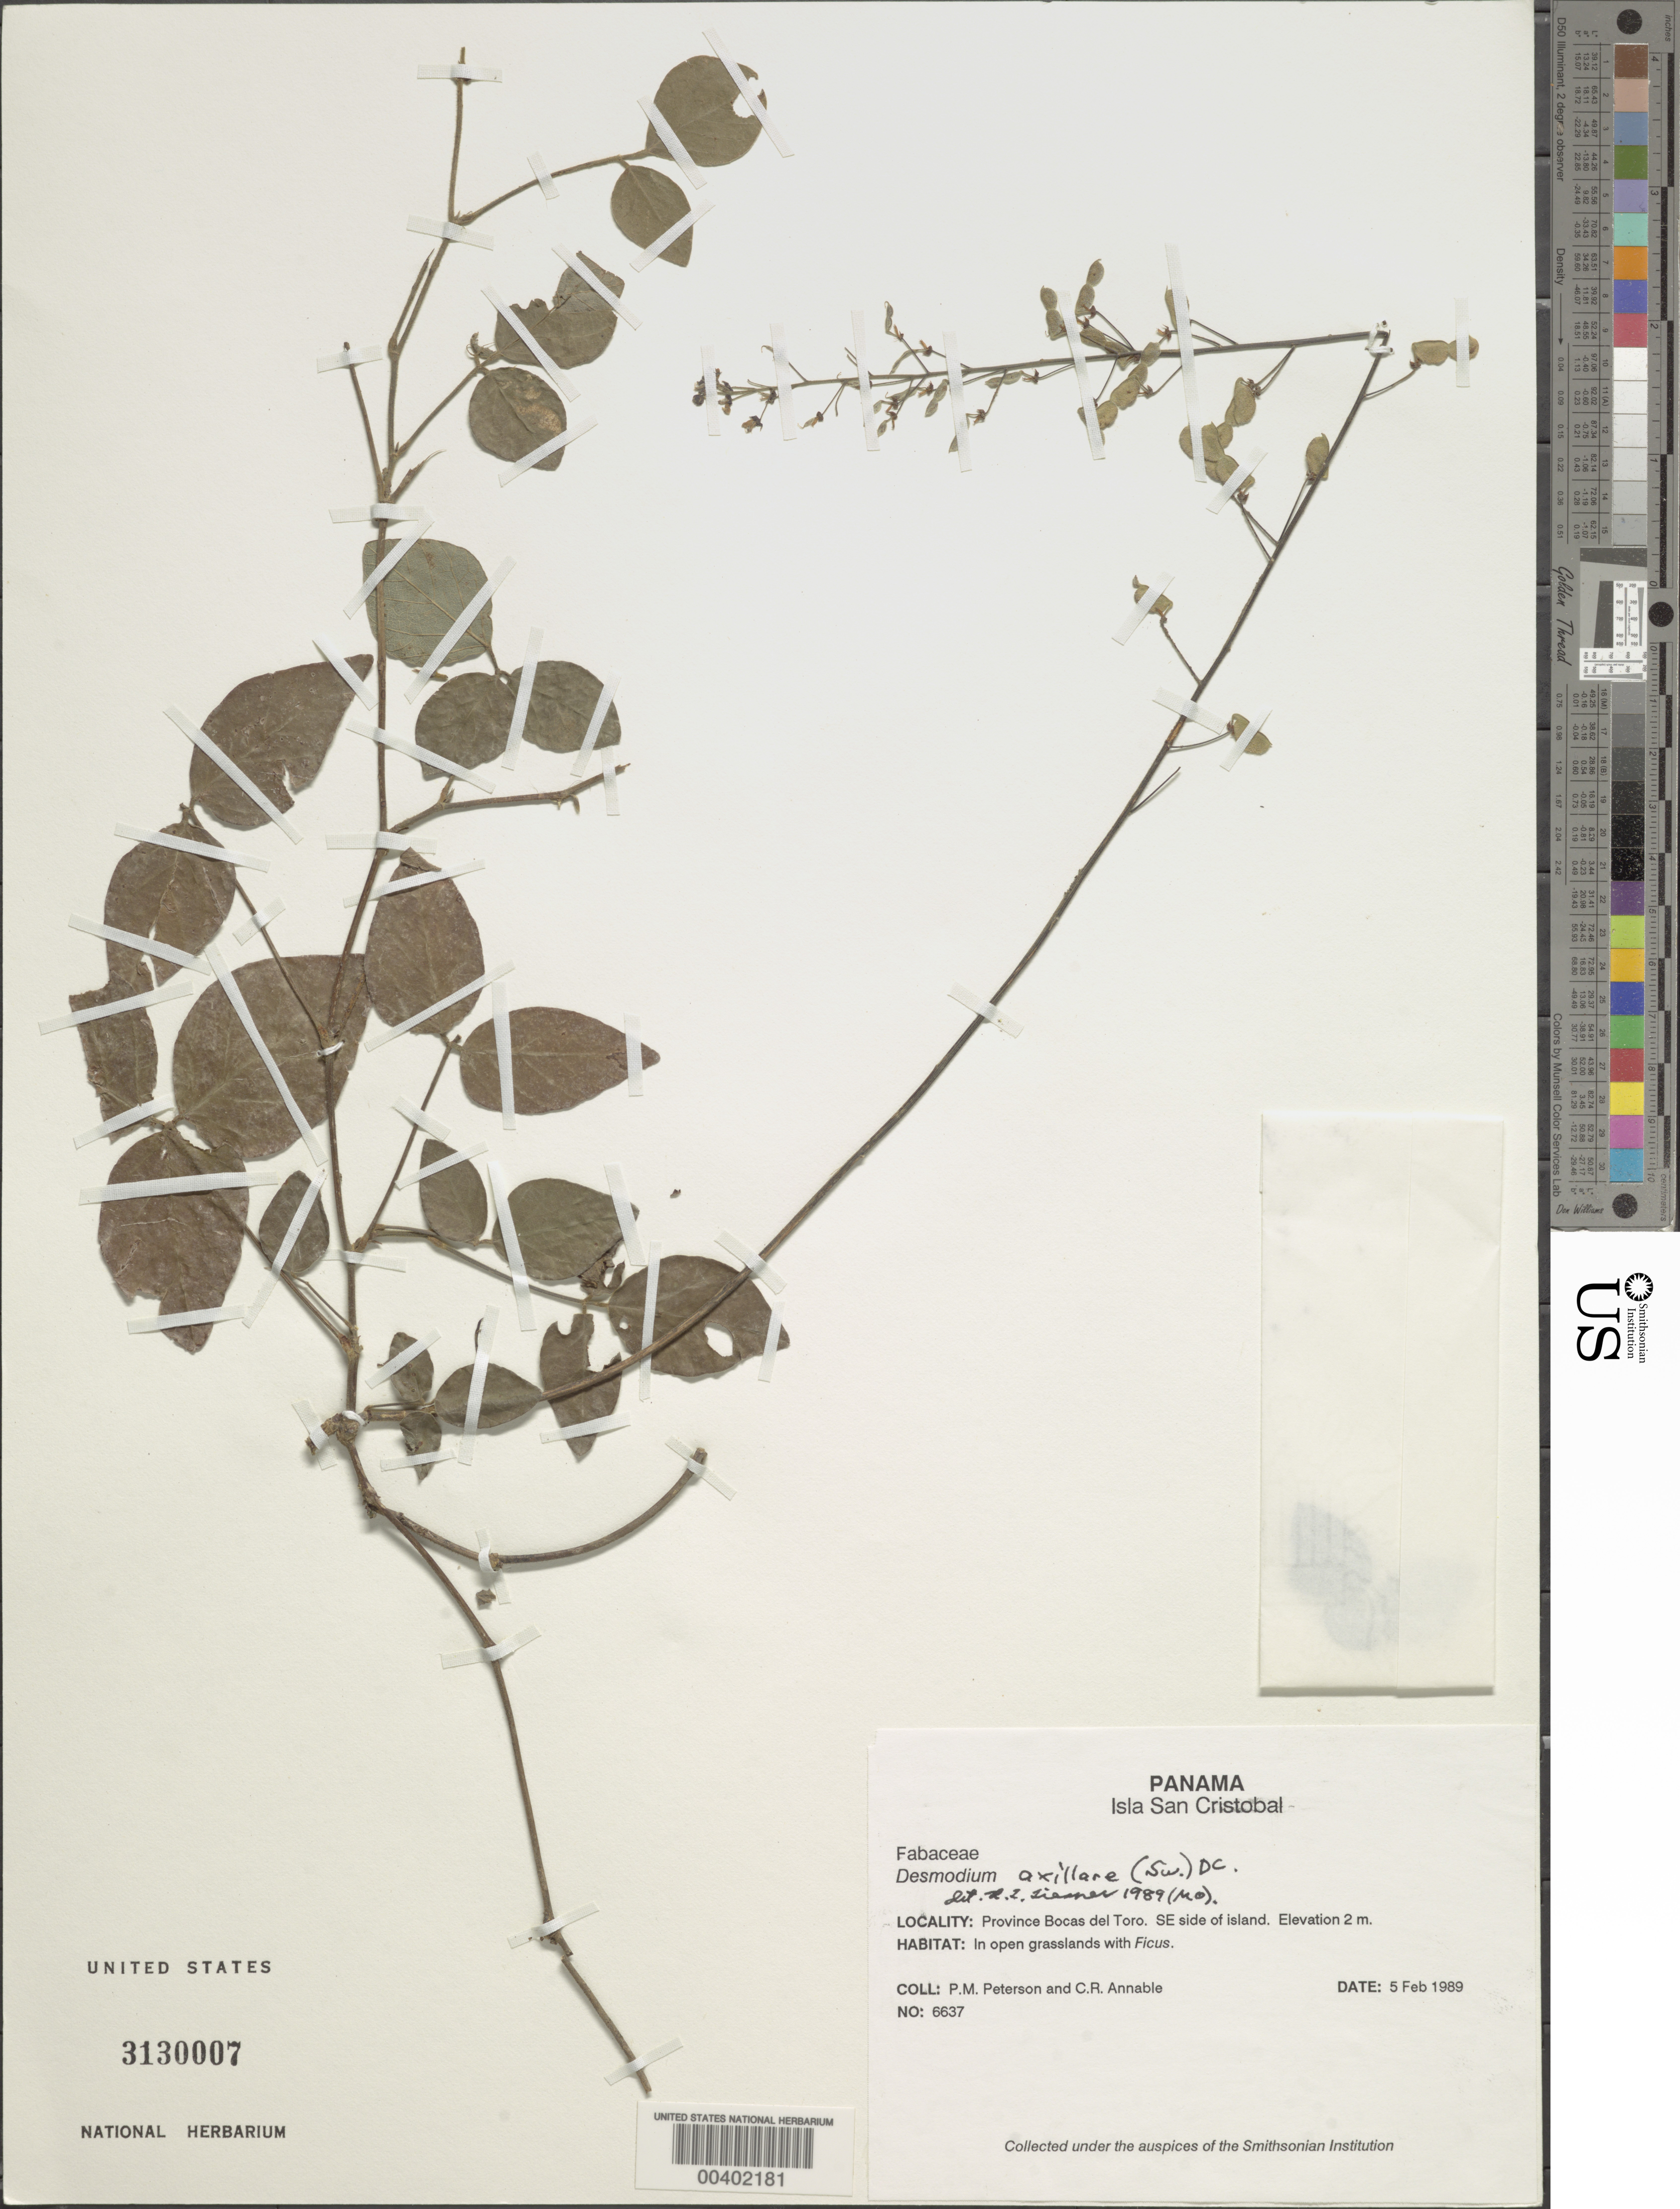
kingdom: Plantae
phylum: Tracheophyta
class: Magnoliopsida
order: Fabales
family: Fabaceae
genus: Desmodium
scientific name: Desmodium axillare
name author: (Sw.) DC.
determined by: Liesner, R. L.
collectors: P. M. Peterson & C. R. Annable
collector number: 06637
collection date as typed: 05 Feb 1989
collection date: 1989-02-05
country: Panama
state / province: Bocas del Toro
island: San Cristóbal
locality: Isla San Cristobal, SE side of Island.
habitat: In open grasslands with Ficus.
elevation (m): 2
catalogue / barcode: US 3130007